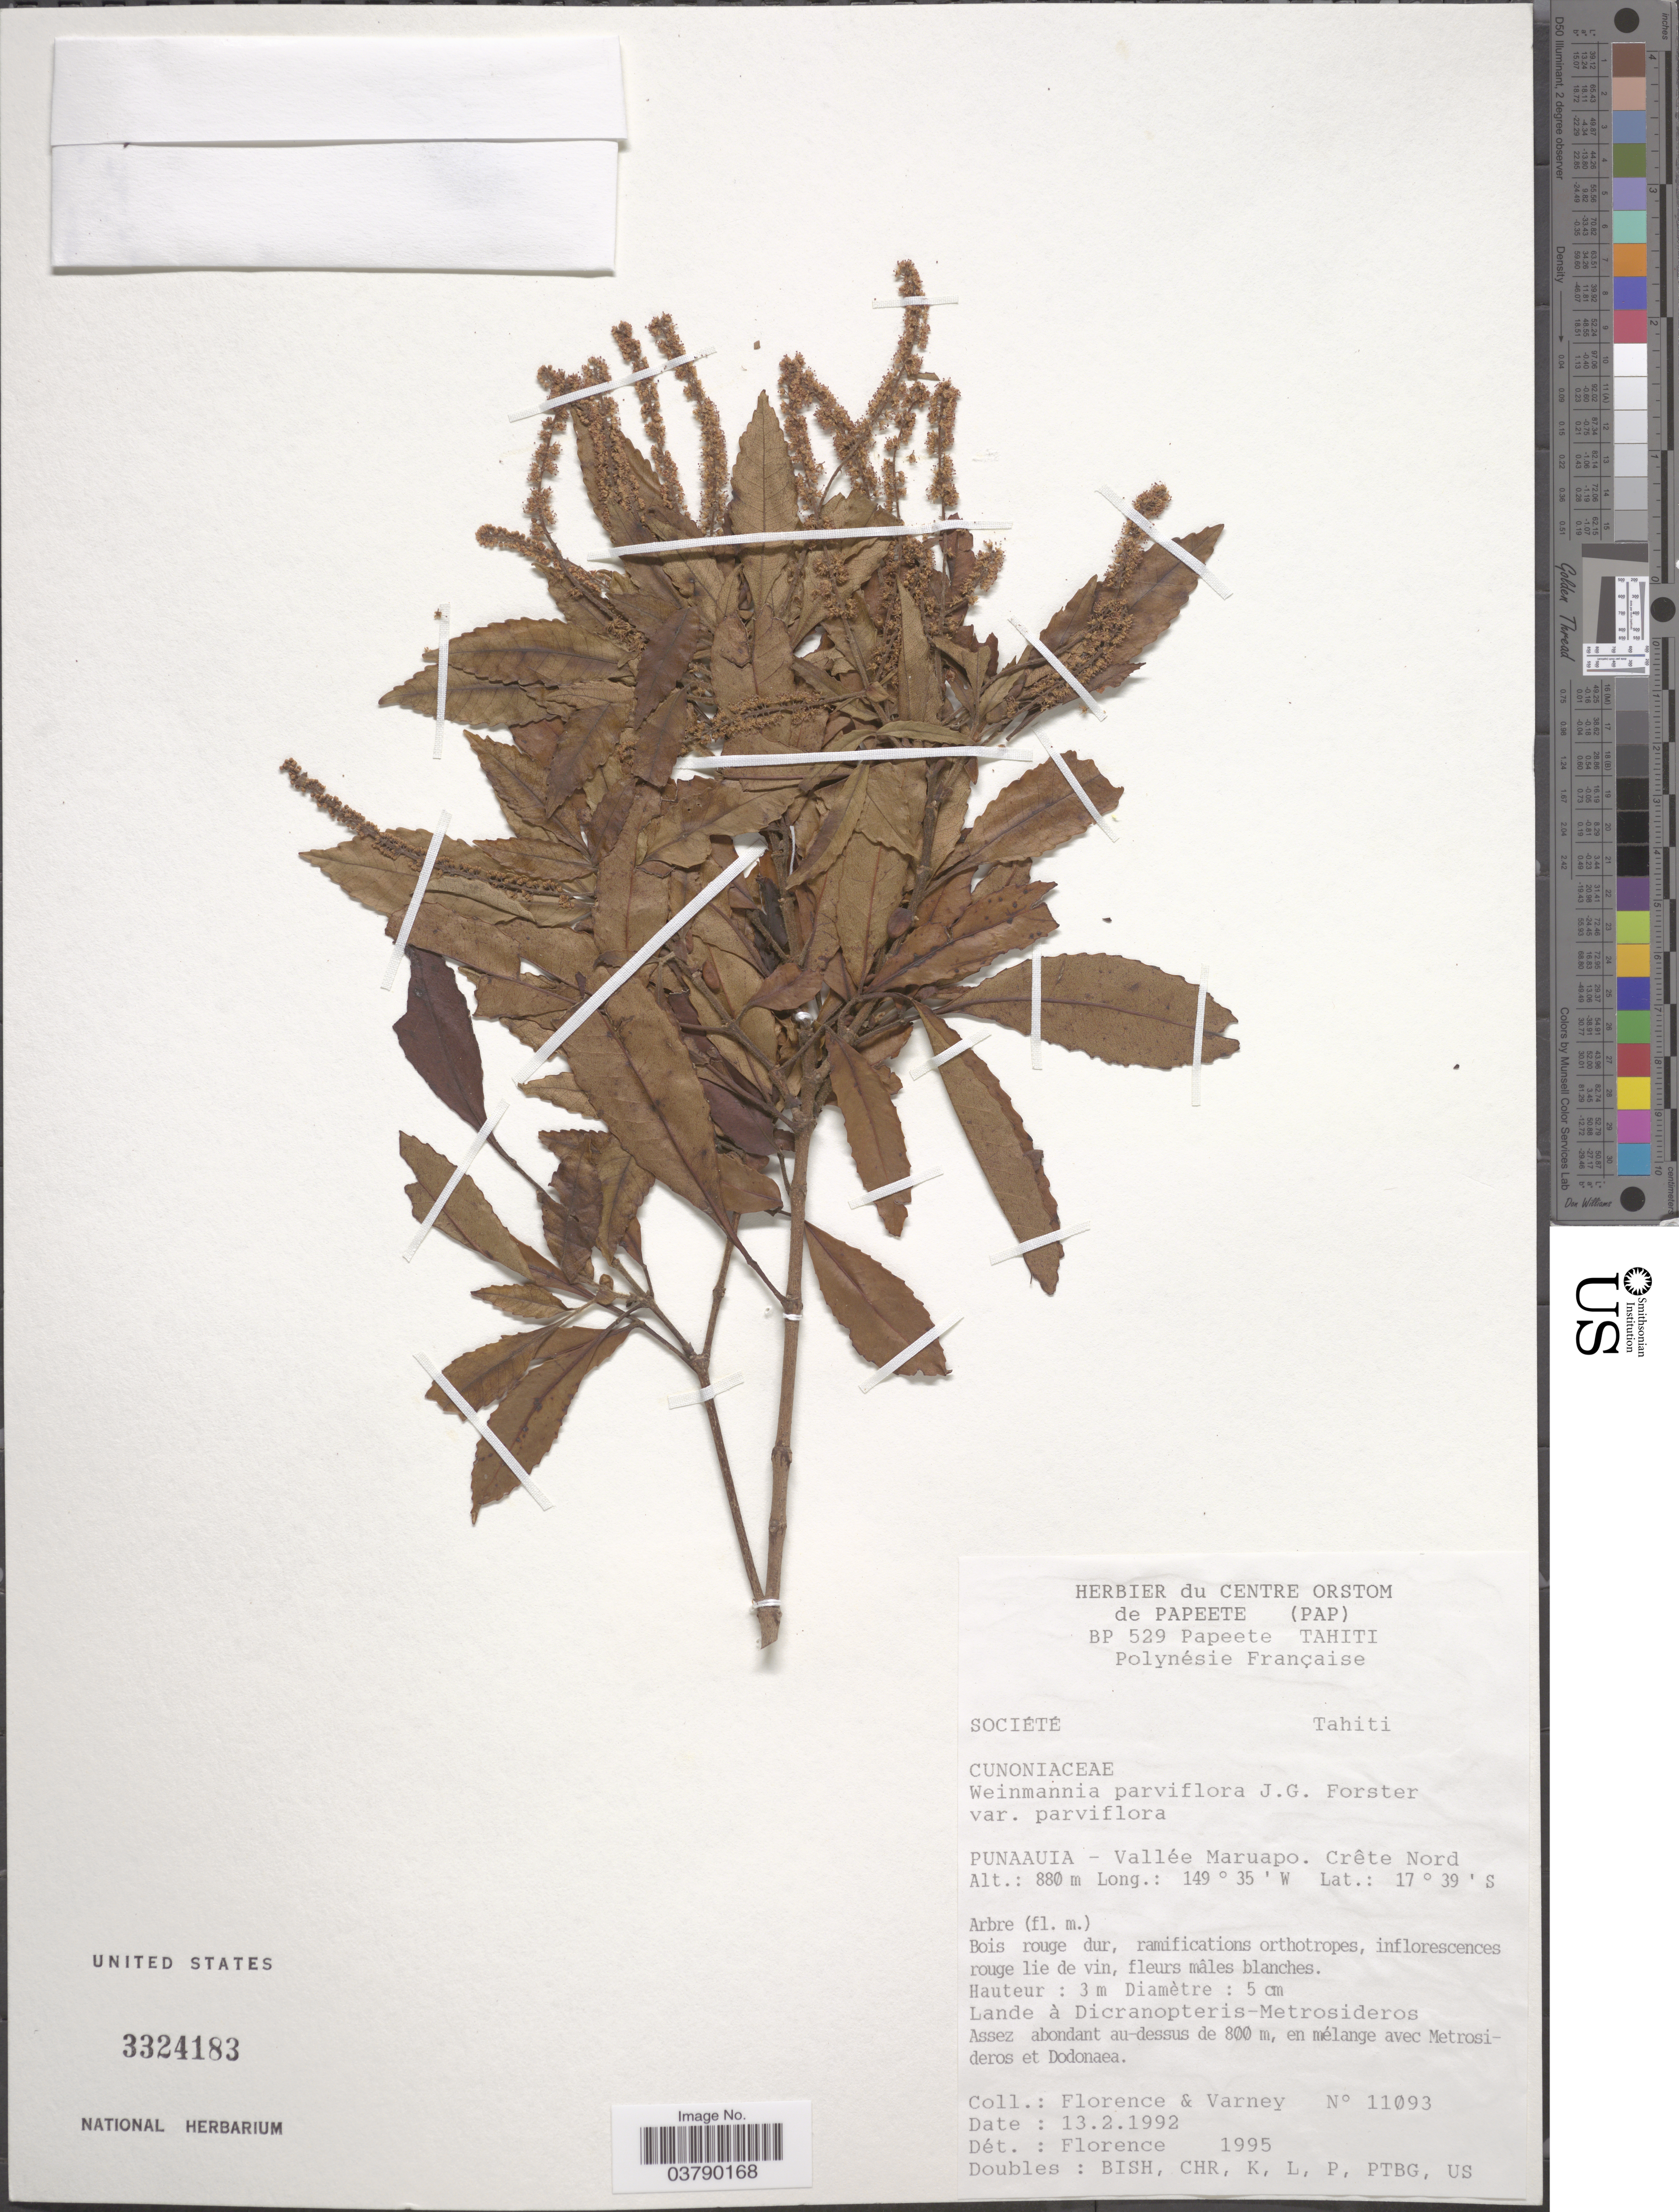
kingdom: Plantae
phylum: Tracheophyta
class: Magnoliopsida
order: Oxalidales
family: Cunoniaceae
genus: Pterophylla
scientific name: Pterophylla parviflora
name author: (G. Forst.) Pillon & H.C. Hopkins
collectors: -. Florence & Varney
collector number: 11093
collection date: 1992-02-13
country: French Polynesia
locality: Societe. Tahiti. Punaauia - vallée Maruapo. Crête Nord.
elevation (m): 880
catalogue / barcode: US 3324183